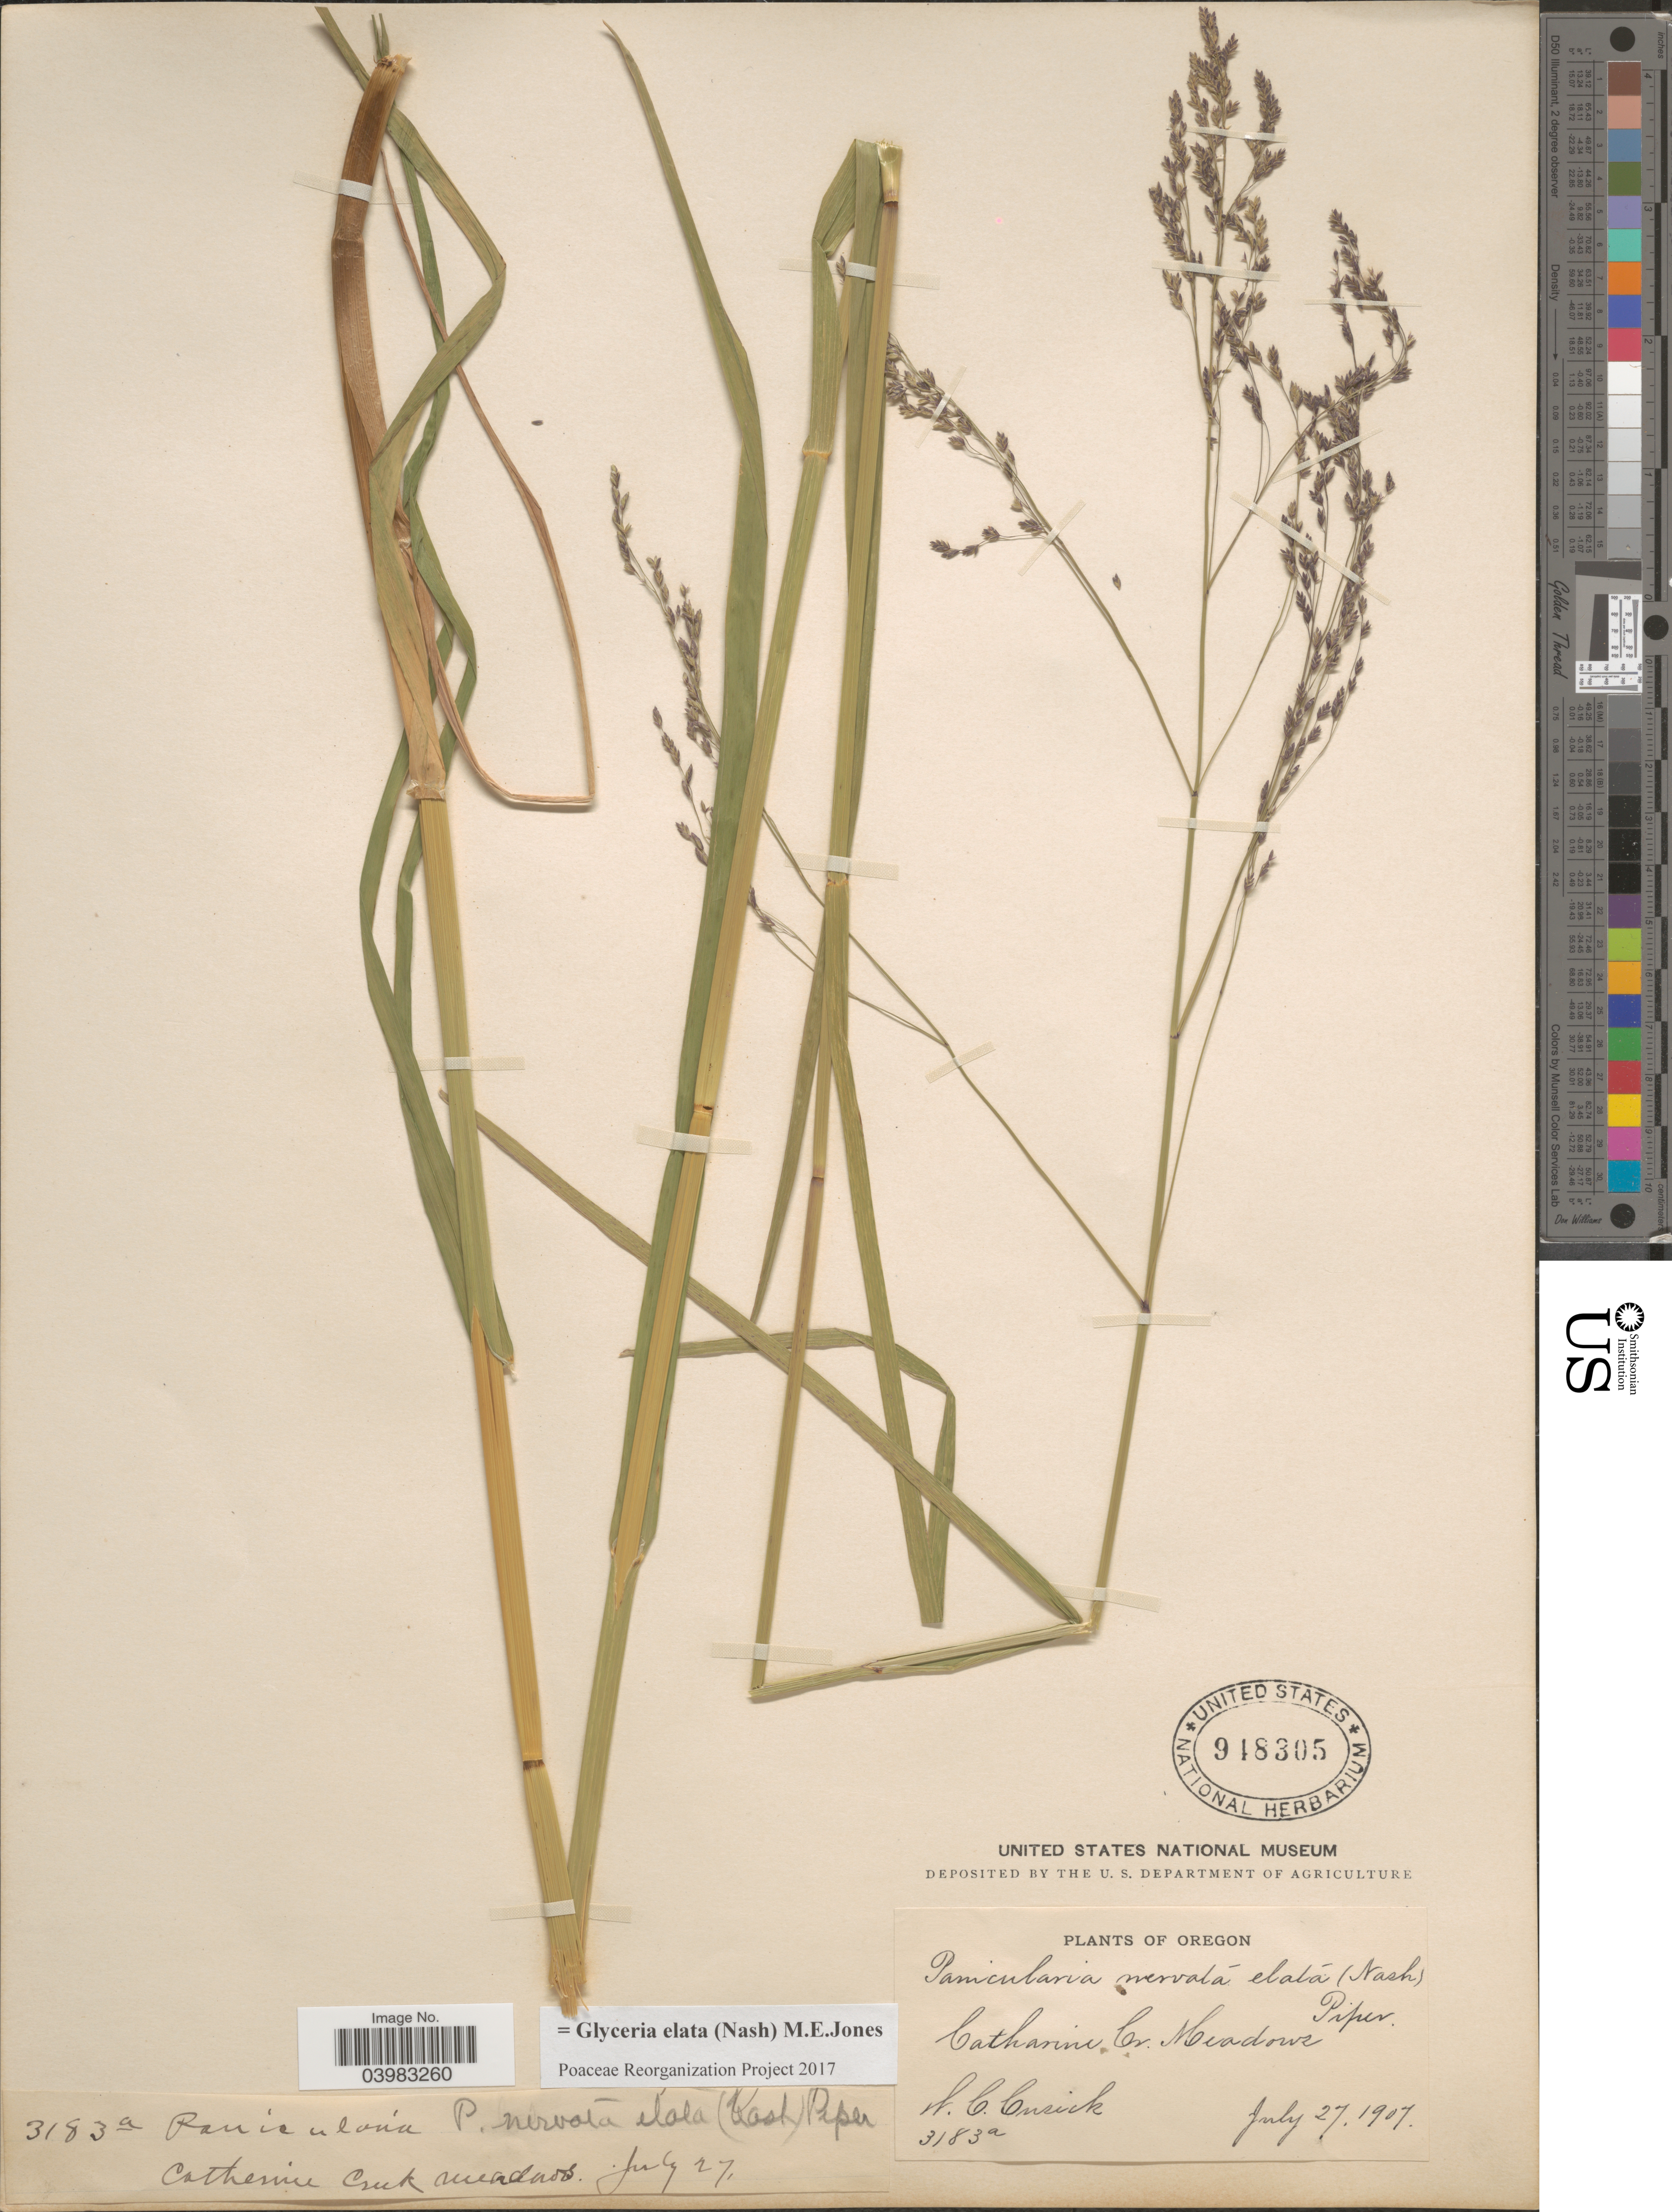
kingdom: Plantae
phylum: Tracheophyta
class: Liliopsida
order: Poales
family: Poaceae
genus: Glyceria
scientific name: Glyceria elata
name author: (Nash) M.E. Jones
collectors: W. C. Cusick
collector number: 3183a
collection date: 1907-07-27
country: United States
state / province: Oregon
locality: Catharine Creek Meadows.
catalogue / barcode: US 918305